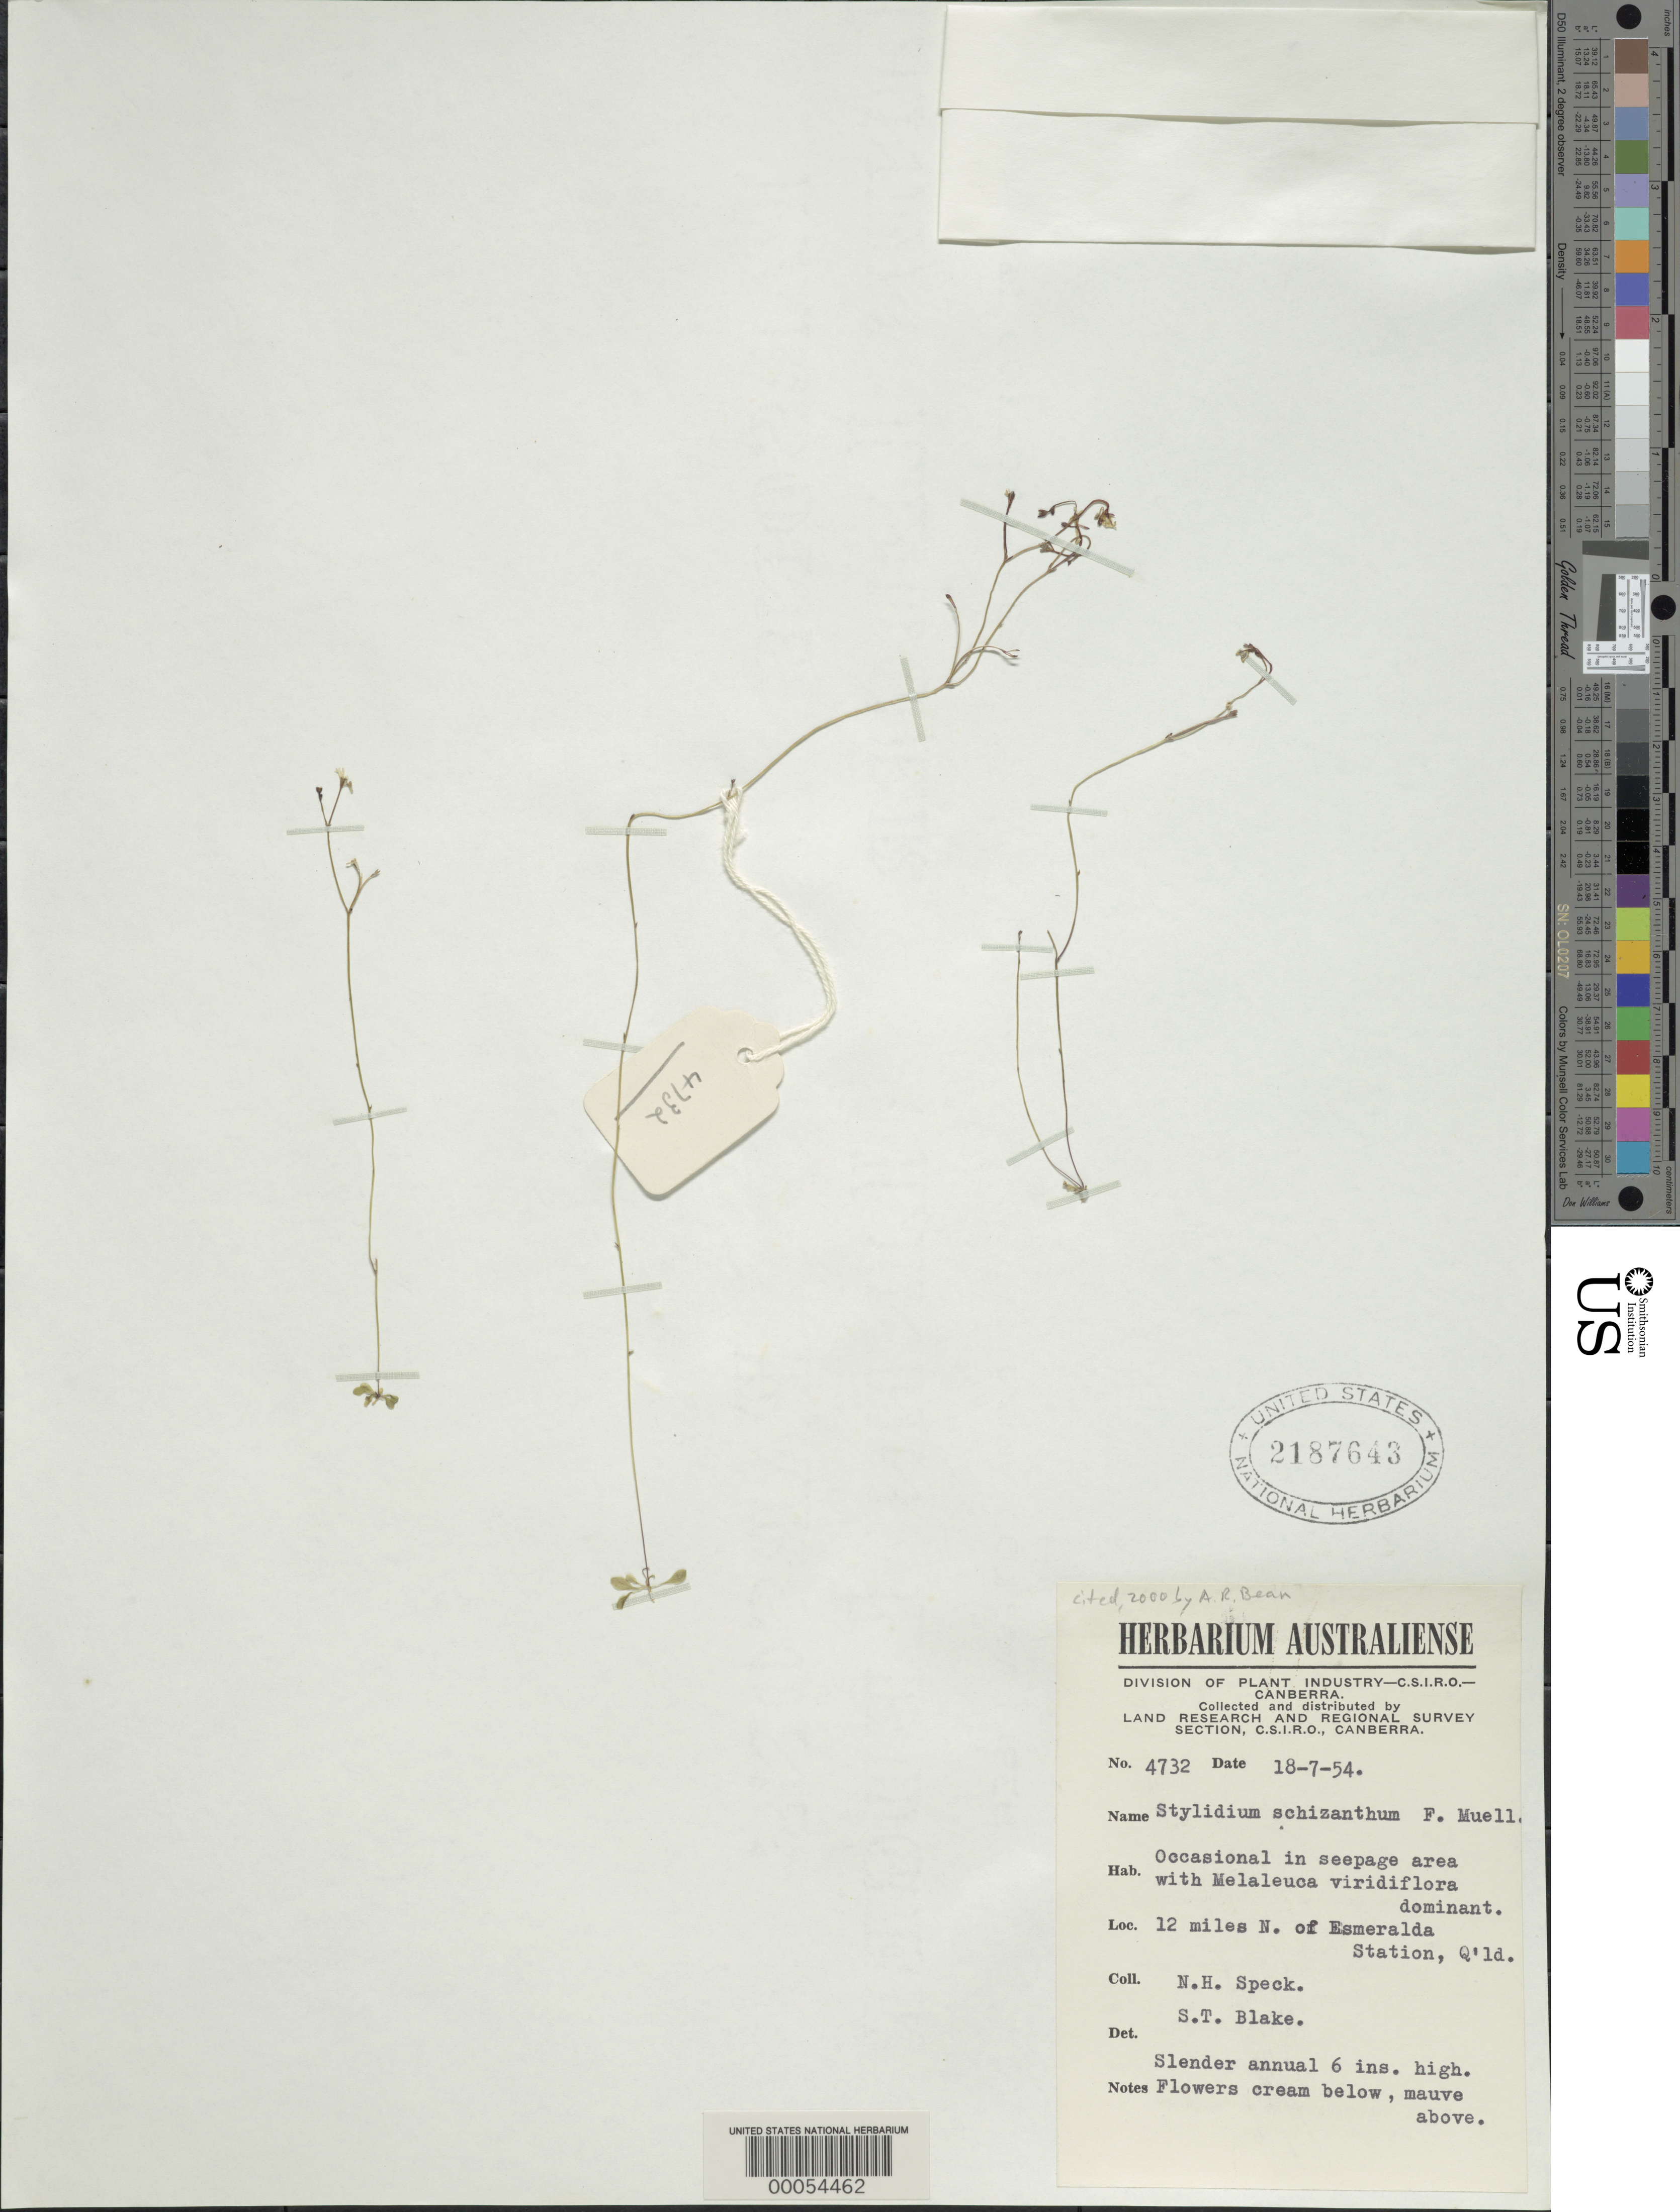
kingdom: Plantae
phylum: Tracheophyta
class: Magnoliopsida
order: Asterales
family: Stylidiaceae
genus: Stylidium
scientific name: Stylidium schizanthum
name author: F. Muell.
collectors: N. Speck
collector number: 4732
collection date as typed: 18 Jul 1954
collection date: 1954-07-18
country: Australia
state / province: Queensland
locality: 12 mi n of esmerelda station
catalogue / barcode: US 2187643